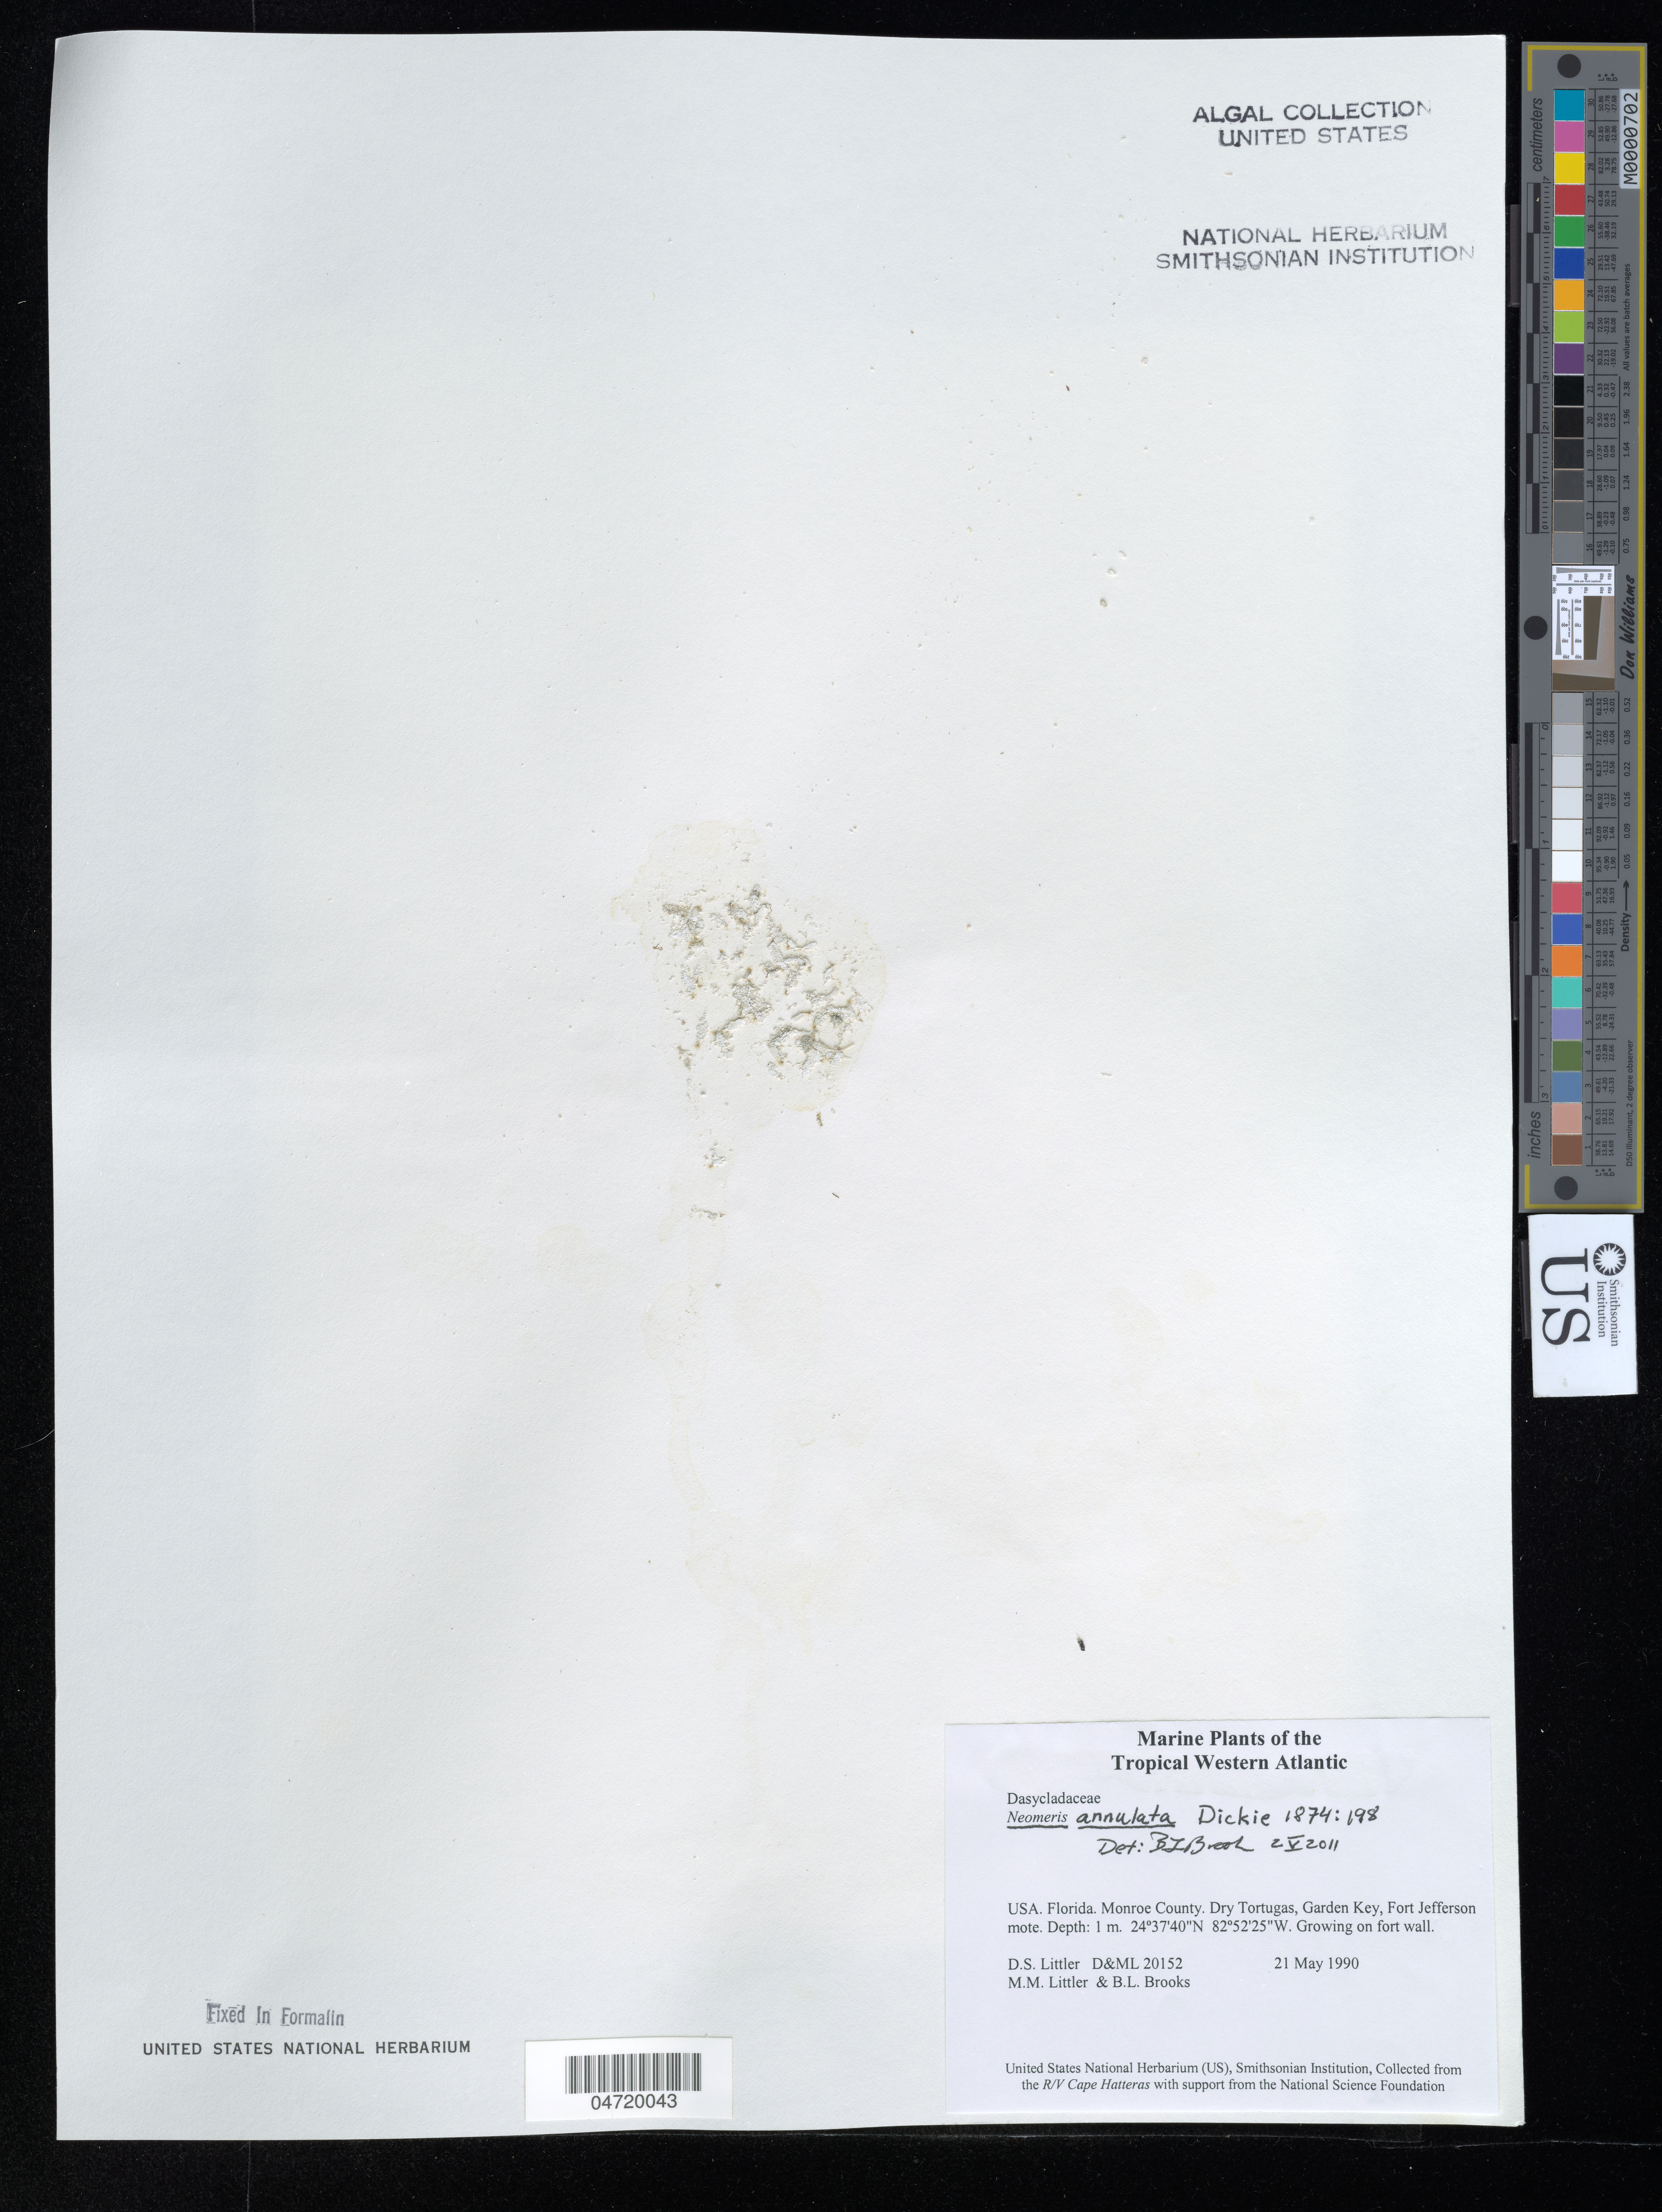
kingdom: Plantae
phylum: Chlorophyta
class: Ulvophyceae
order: Dasycladales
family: Dasycladaceae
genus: Neomeris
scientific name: Neomeris annulata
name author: Dickie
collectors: D. S. Littler, M. M. Littler & B. Brooks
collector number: D&ML20152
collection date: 1990-05-21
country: United States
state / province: Florida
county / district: Monroe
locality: The Tropical Western Atlantic. Monroe County. Dry Tortugas, Garden Key, Fort Jefferson mote.